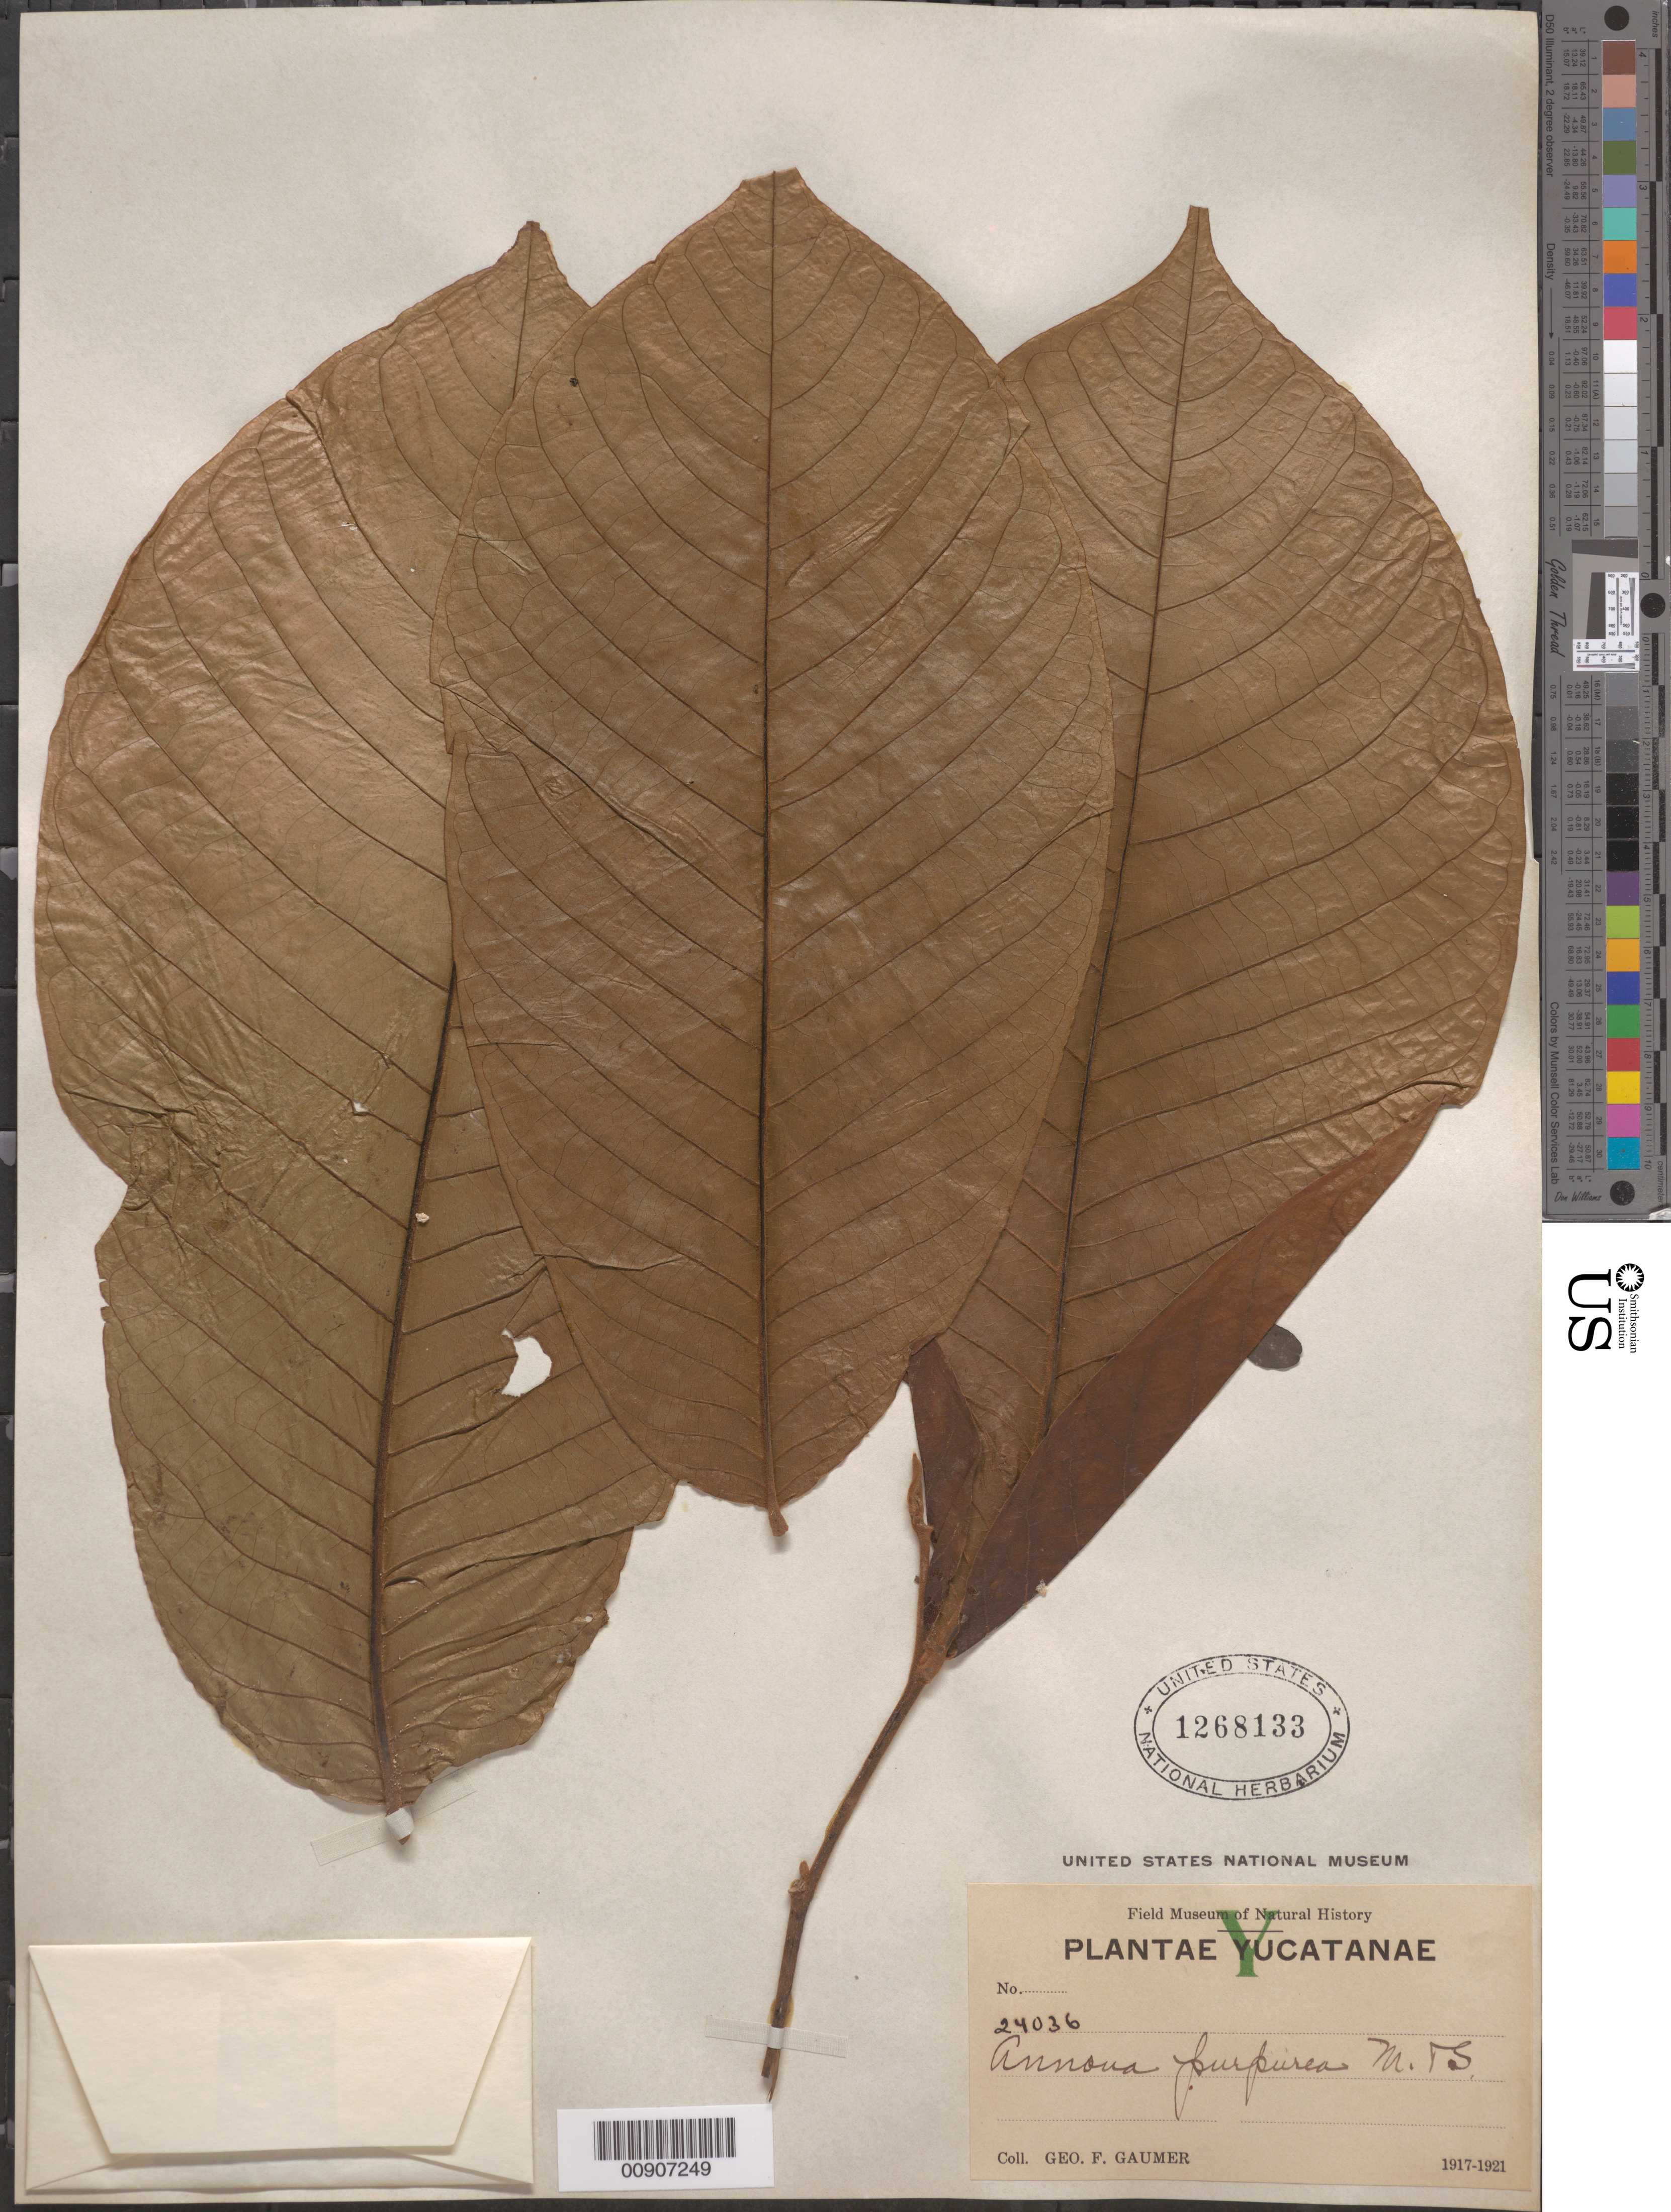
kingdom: Plantae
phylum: Tracheophyta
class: Magnoliopsida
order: Magnoliales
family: Annonaceae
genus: Annona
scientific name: Annona purpurea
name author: Moc. & Sessé ex Dunal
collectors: G. F. Gaumer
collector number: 24036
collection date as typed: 1917 to -- --- 1921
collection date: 1917/1921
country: Mexico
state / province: Yucatán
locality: Yucatán.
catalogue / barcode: US 1268133